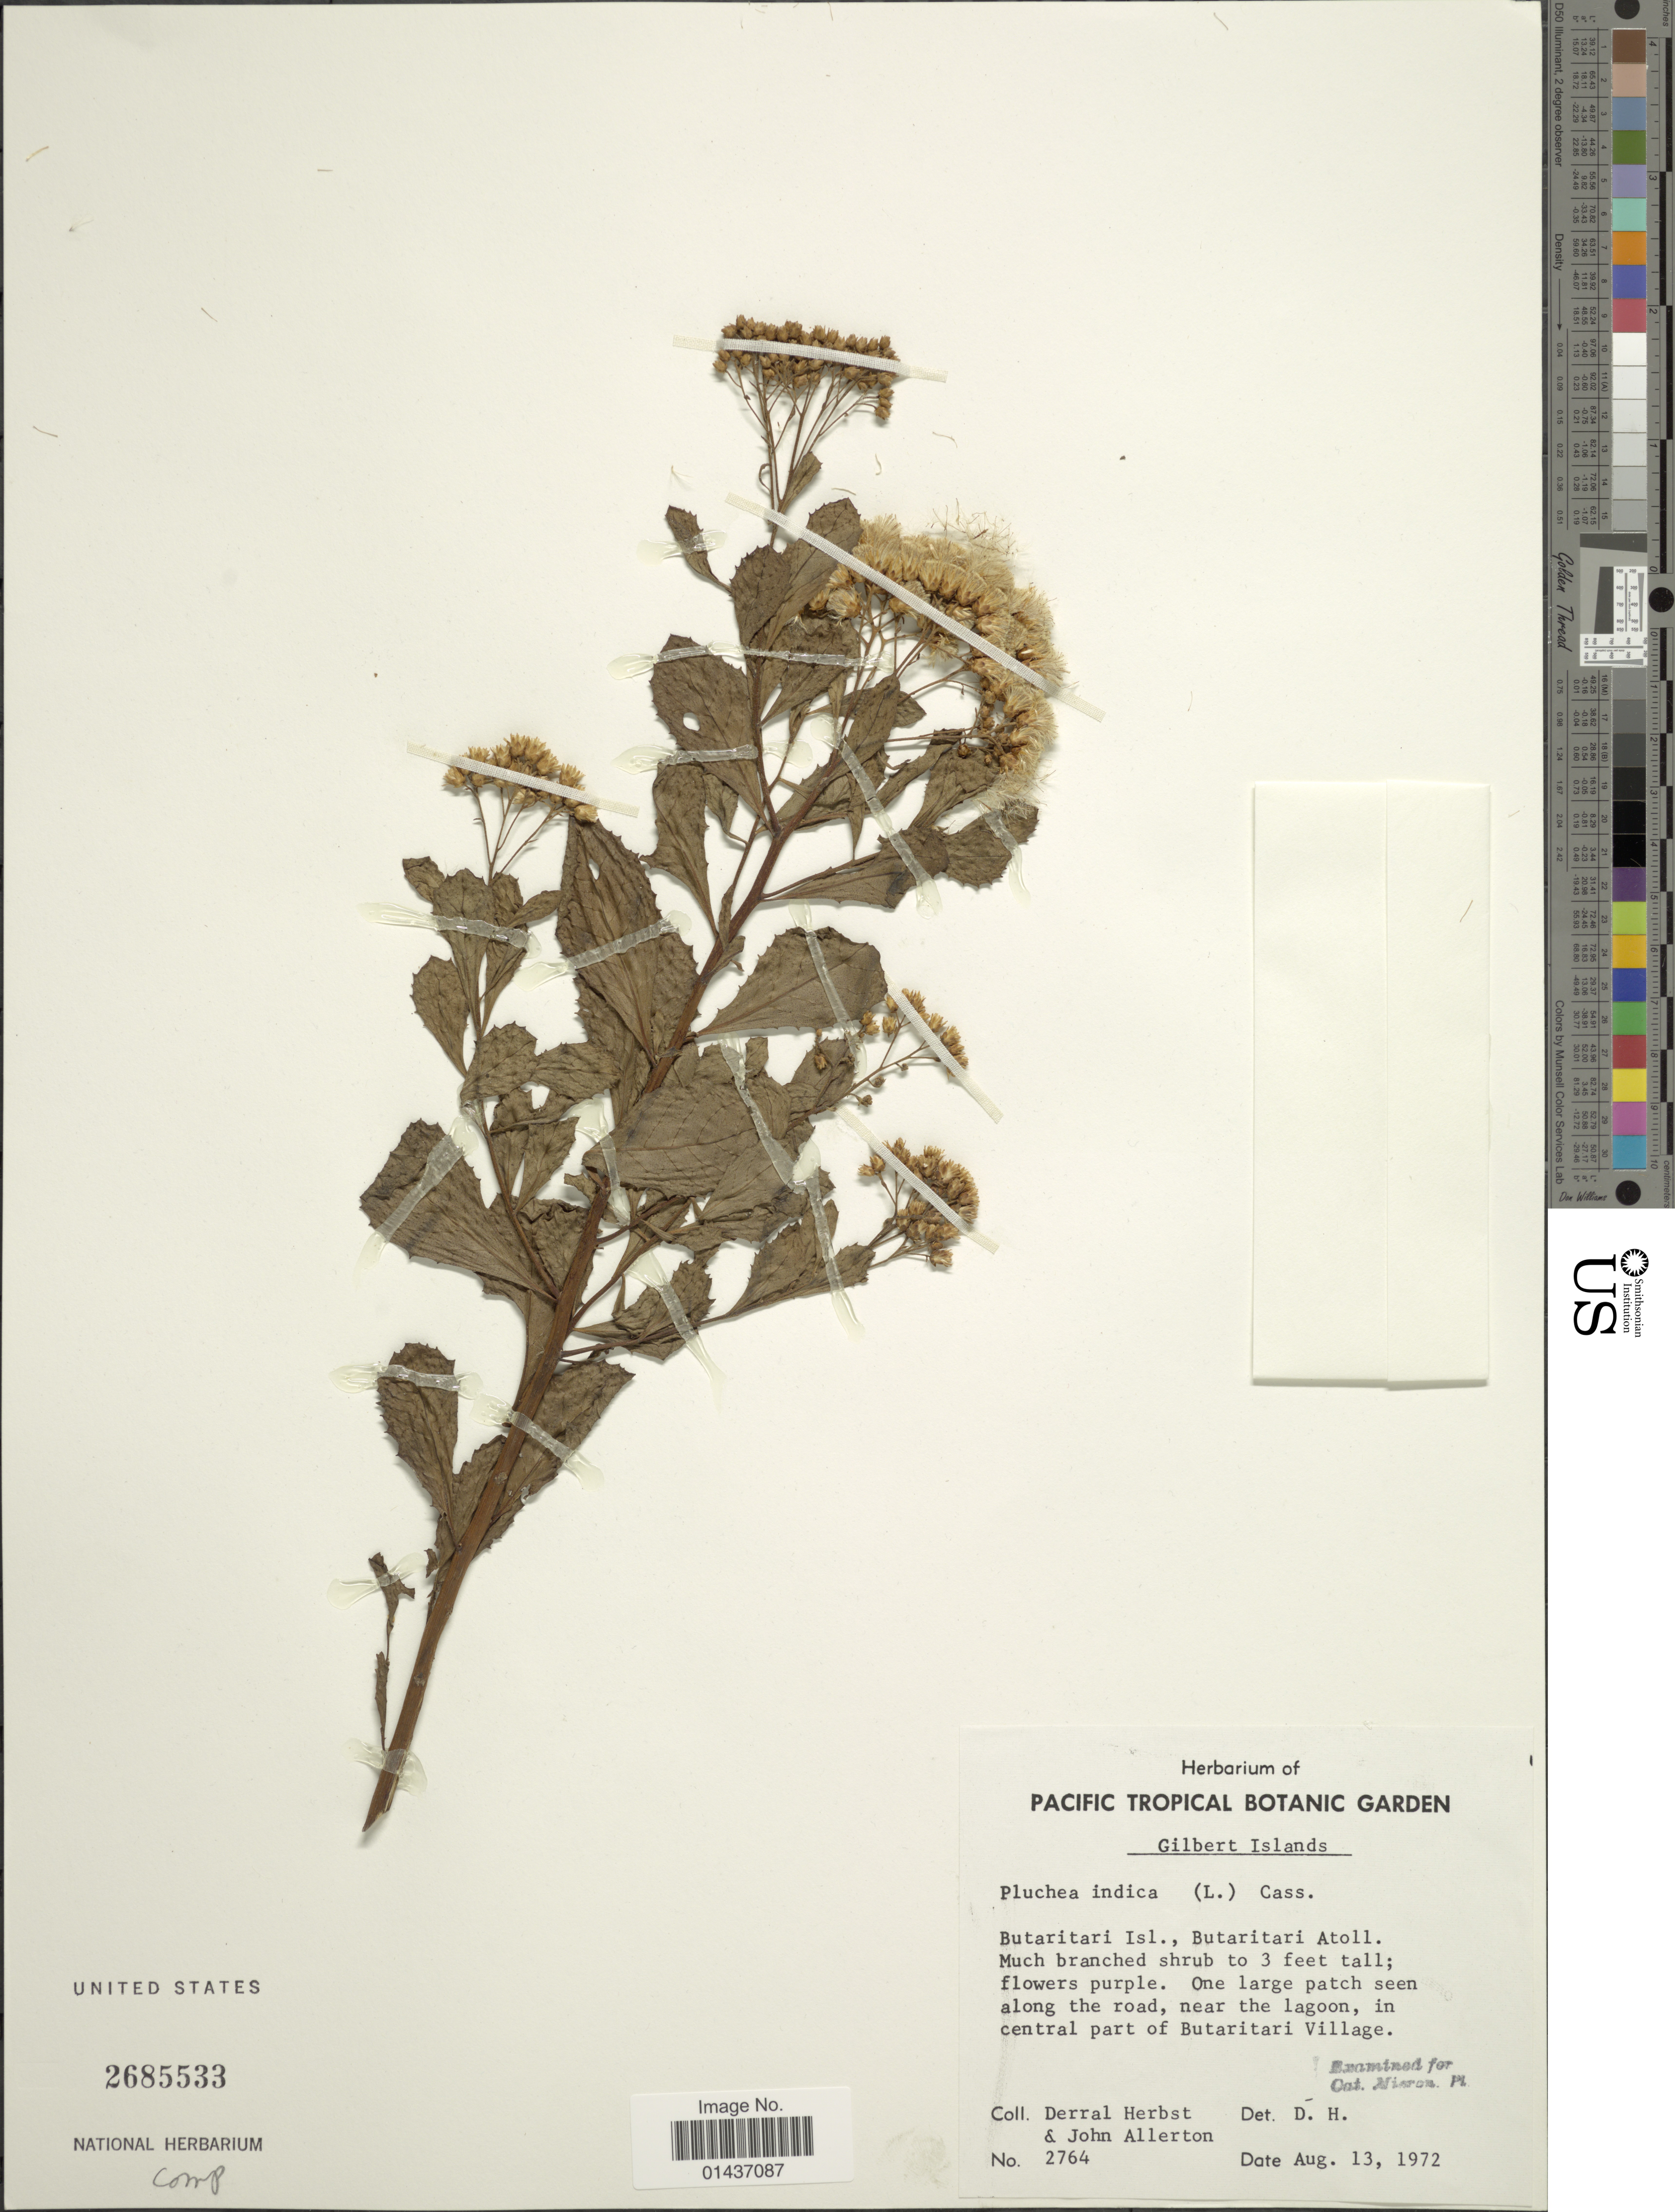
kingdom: Plantae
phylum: Tracheophyta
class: Magnoliopsida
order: Asterales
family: Asteraceae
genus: Pluchea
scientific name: Pluchea indica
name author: (L.) Less.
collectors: D. R. Herbst & J. Allerton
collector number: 2764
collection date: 1972-08-13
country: Kiribati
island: Butaritari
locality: Gilbert Islands, Butaritari Isl., Butaritari Atoll. One large patch seen along the road, near the lagoon, in central part of Butaritari Village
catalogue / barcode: US 2685533